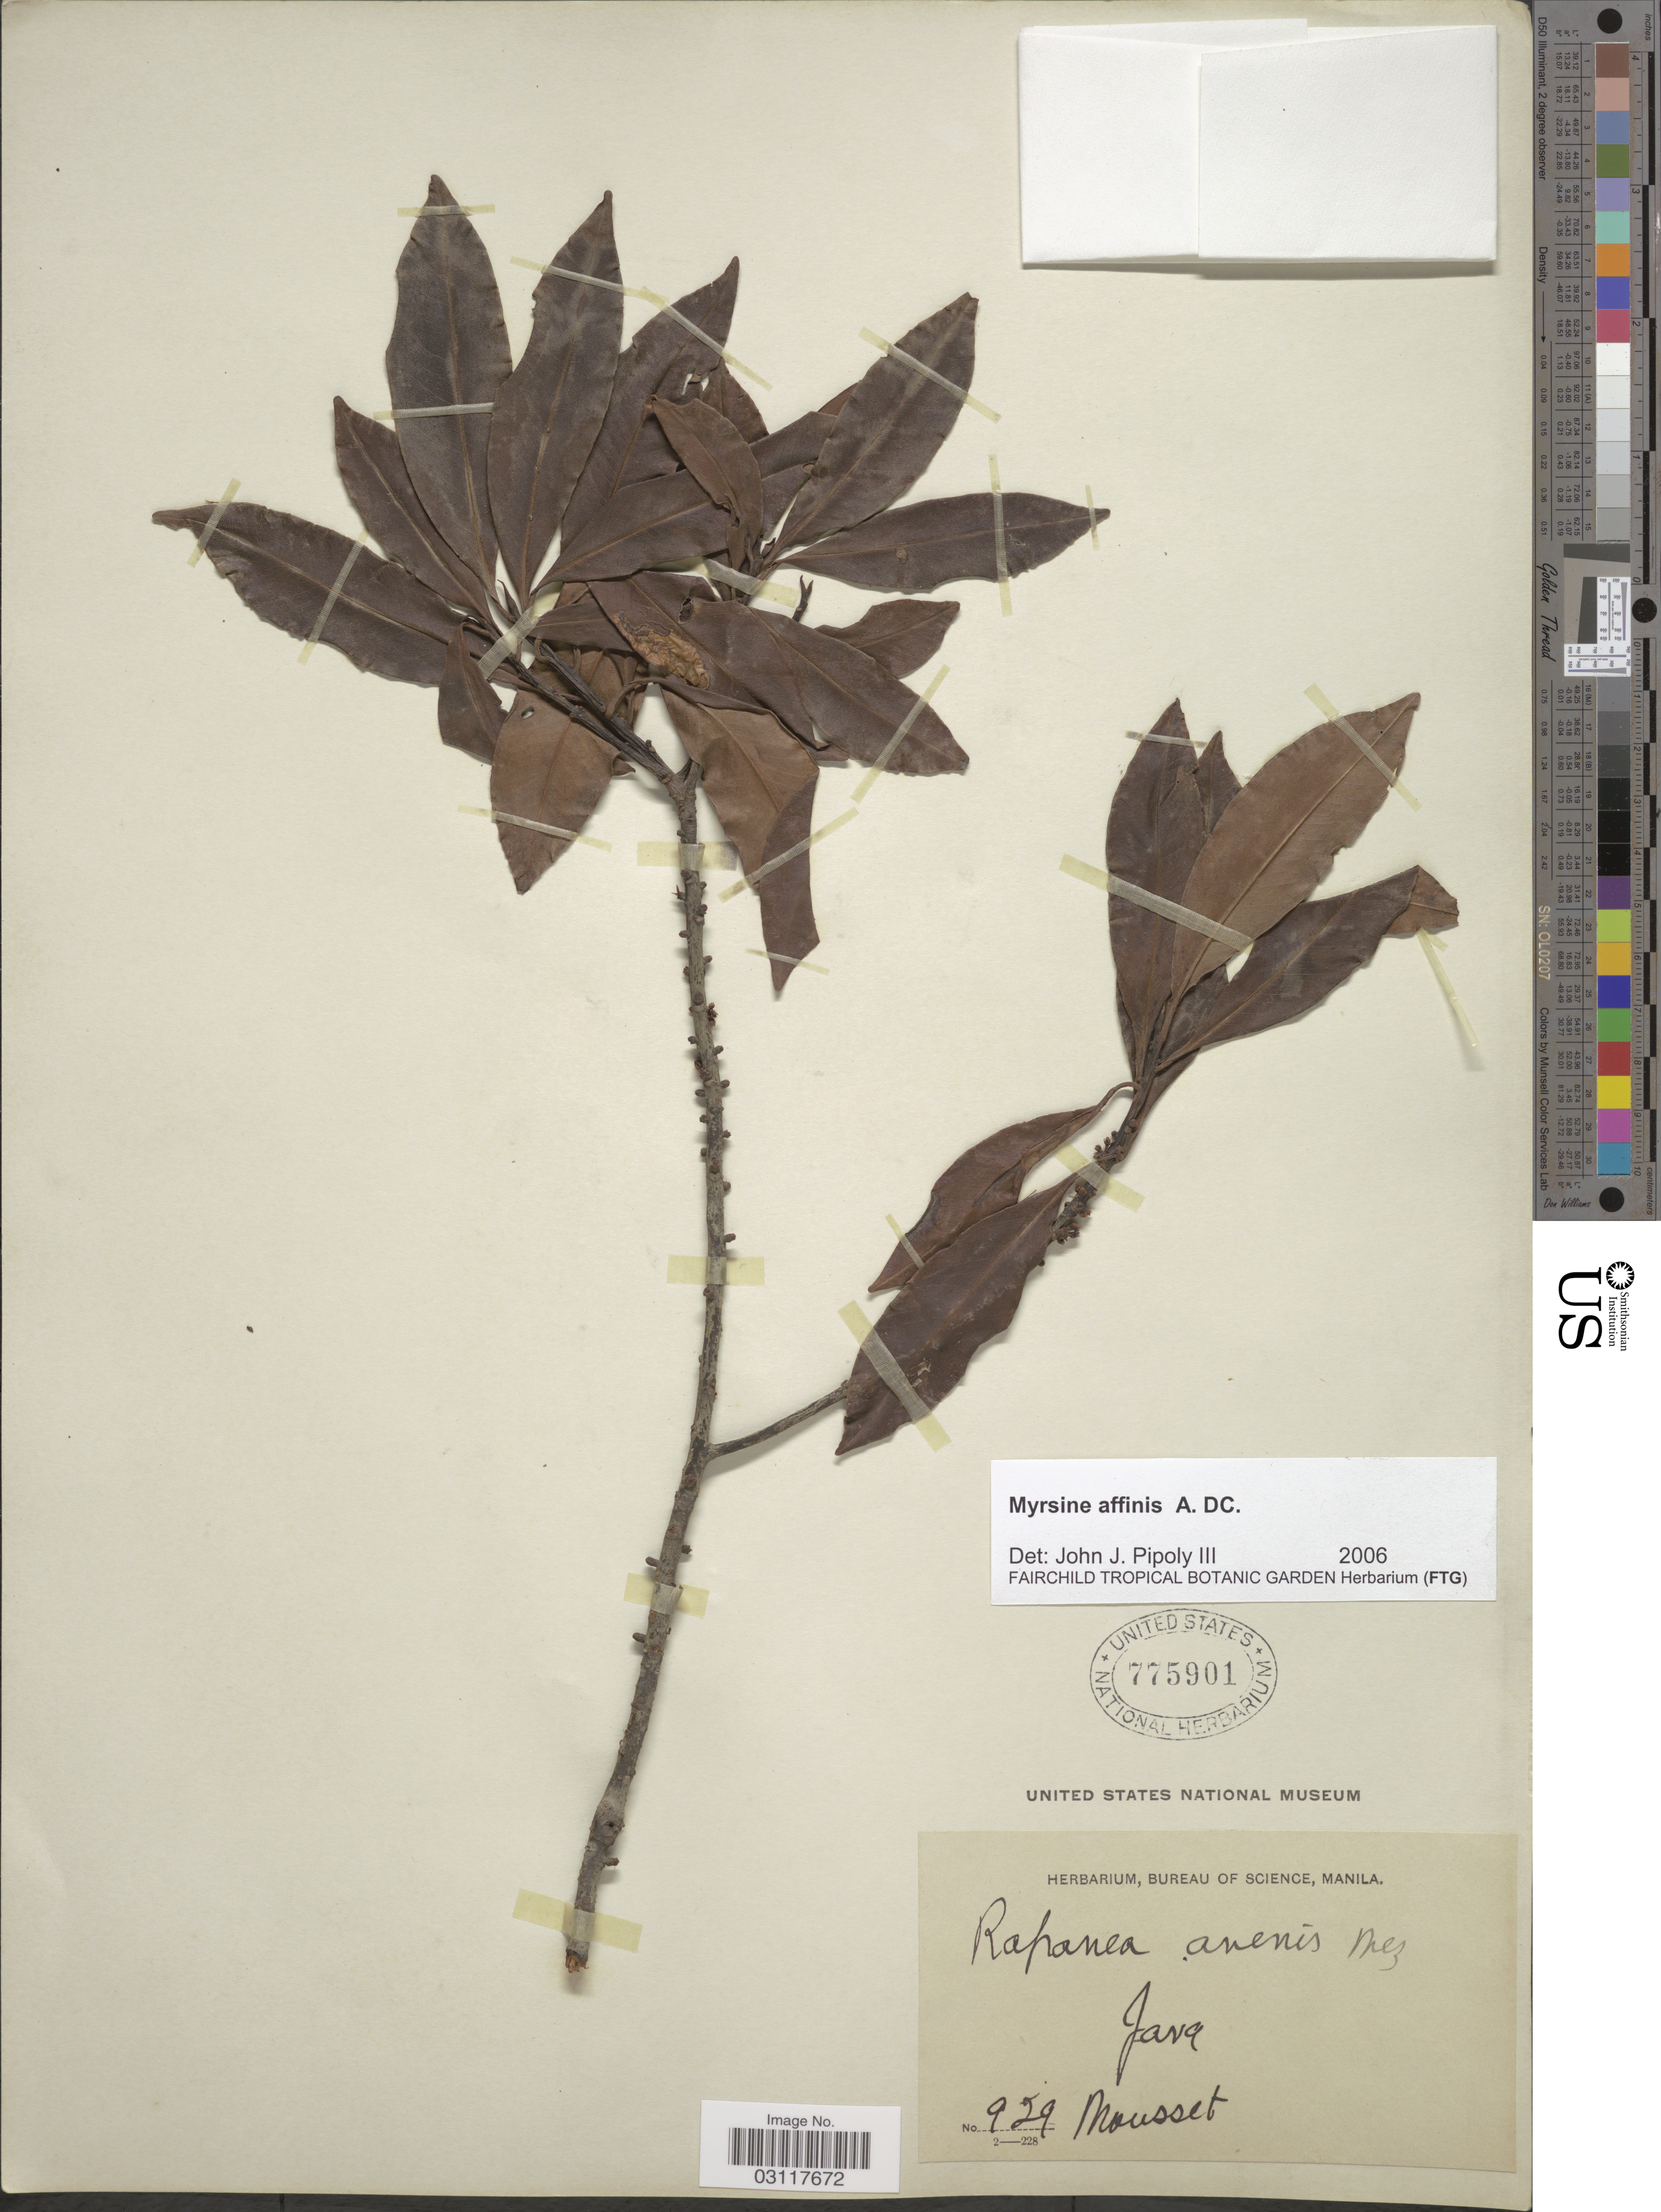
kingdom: Plantae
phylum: Tracheophyta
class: Magnoliopsida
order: Ericales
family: Primulaceae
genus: Myrsine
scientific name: Myrsine avenis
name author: A. DC.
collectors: Mousset, --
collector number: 929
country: Indonesia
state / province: Java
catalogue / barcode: US 775901